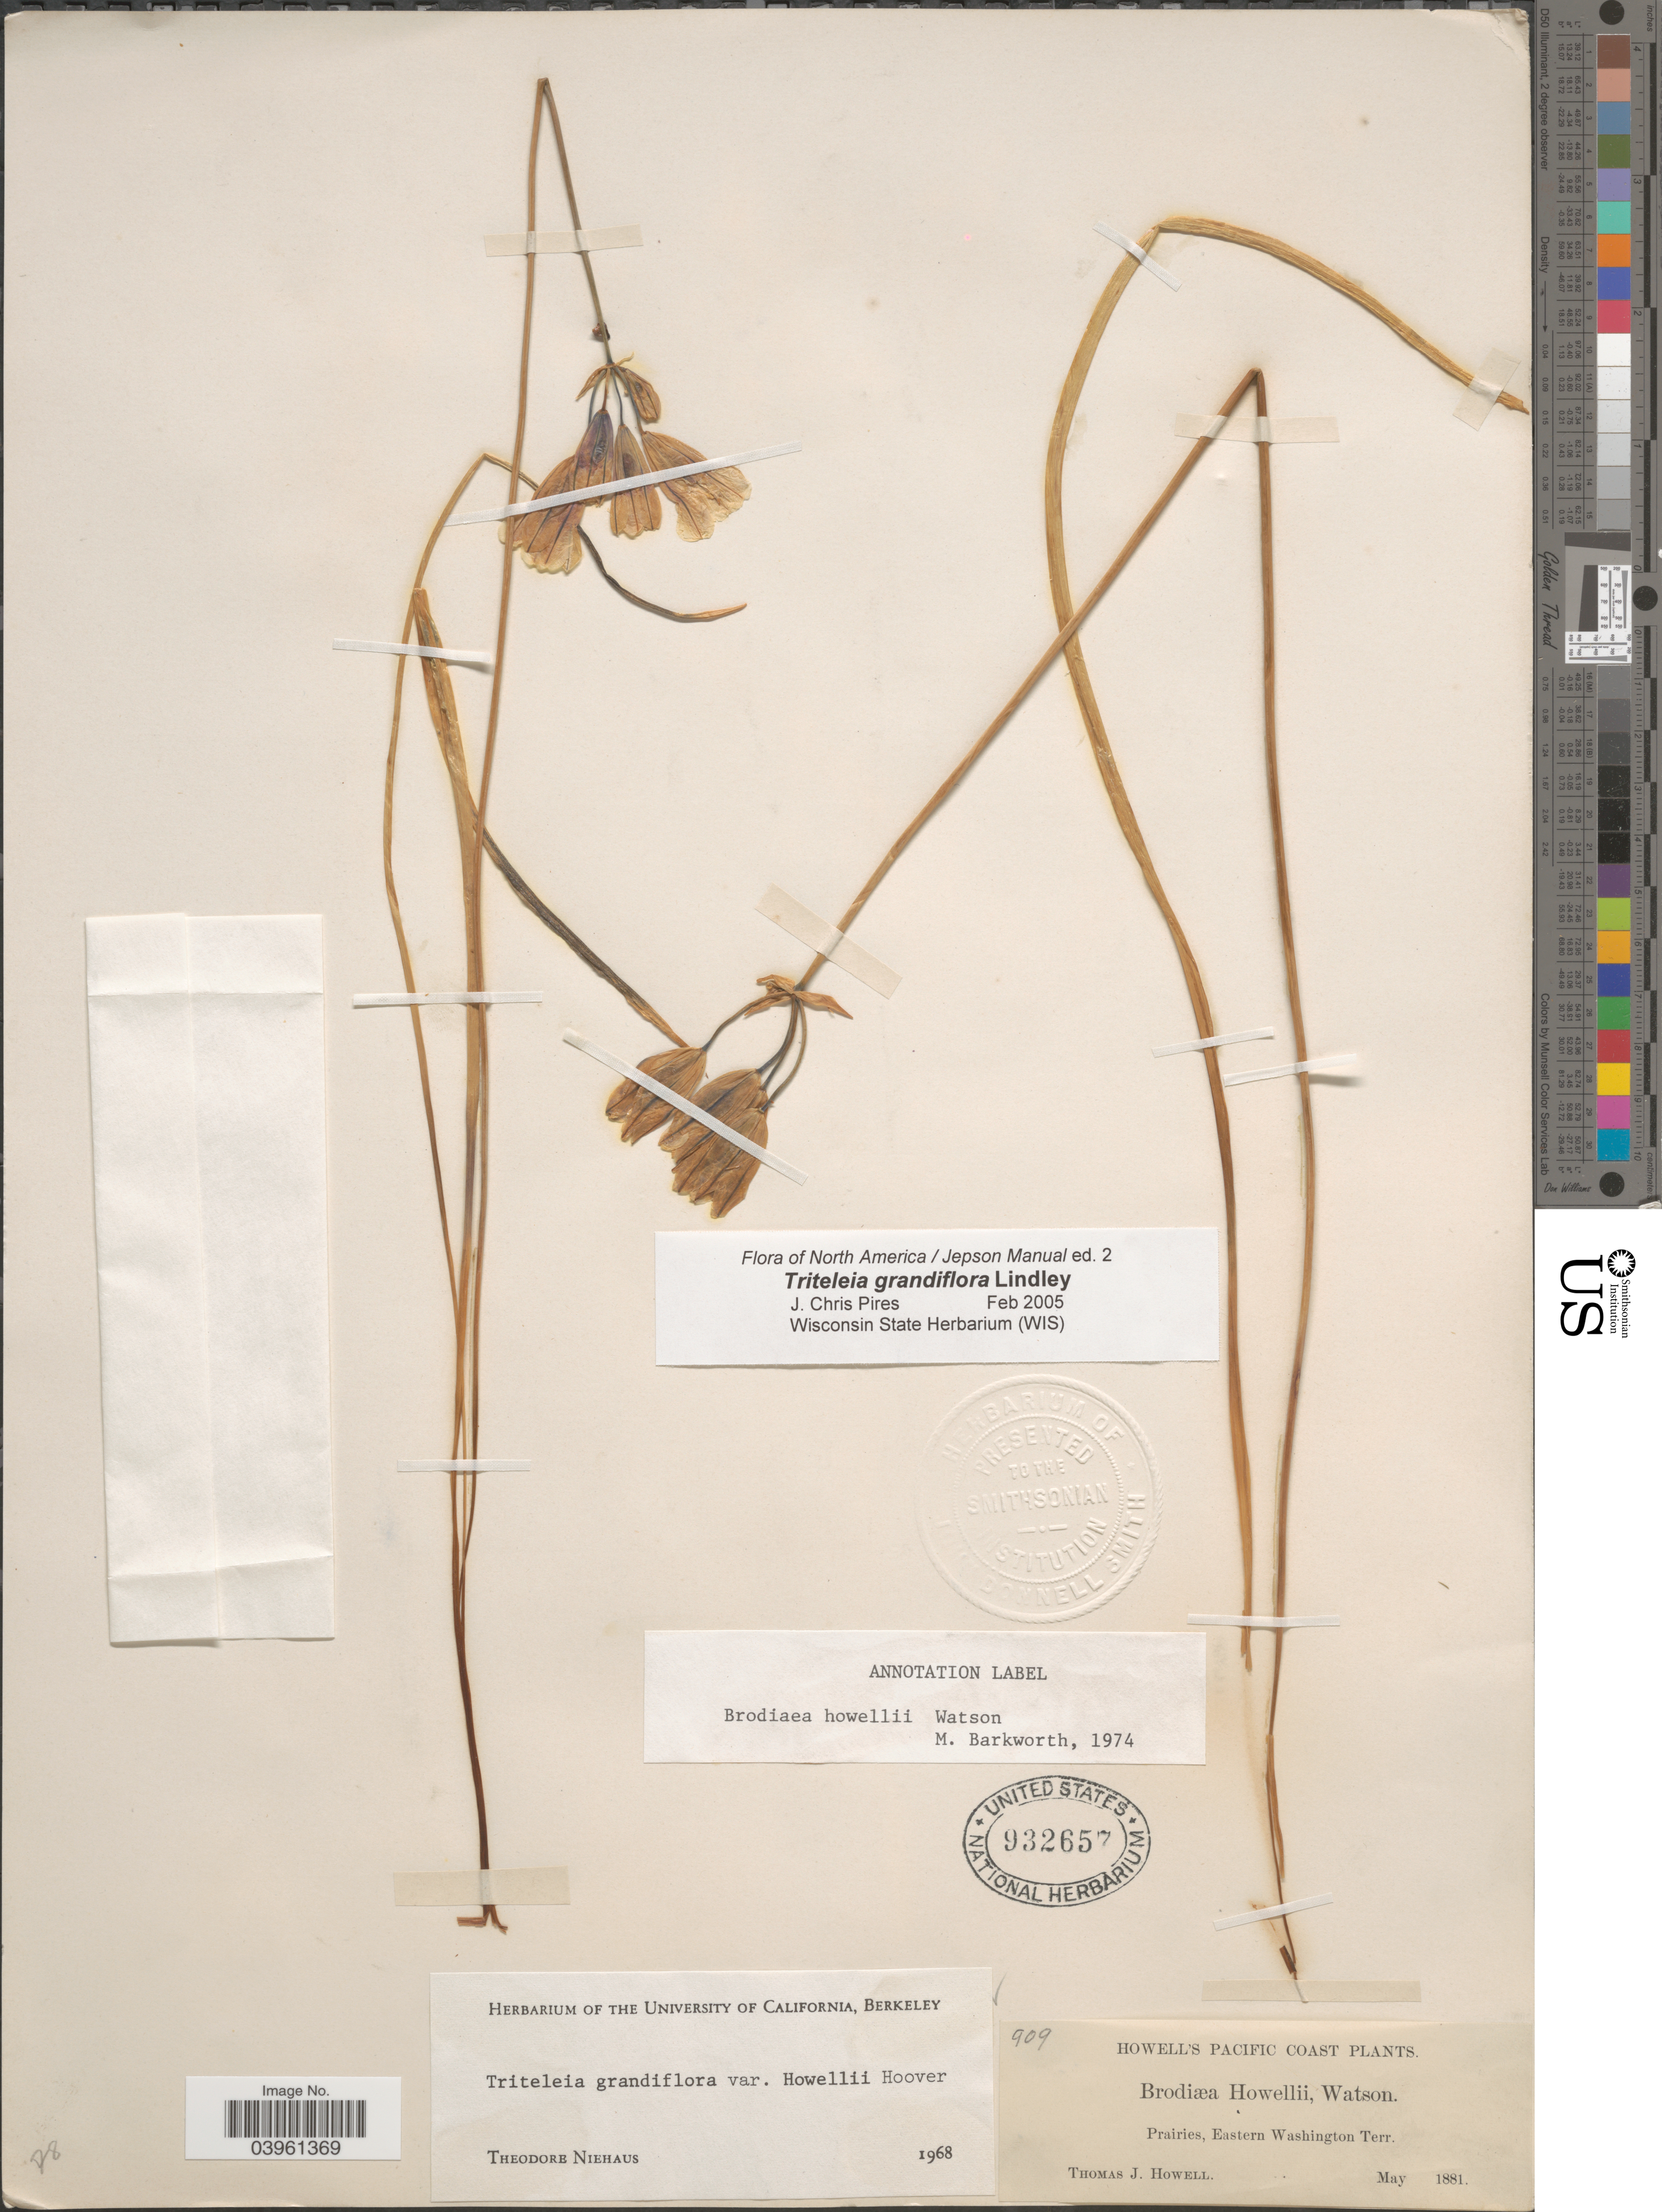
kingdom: Plantae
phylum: Tracheophyta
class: Liliopsida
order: Asparagales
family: Asparagaceae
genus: Triteleia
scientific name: Triteleia grandiflora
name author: Lindl.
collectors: T. J. Howell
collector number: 909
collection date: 1881-05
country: United States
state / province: Washington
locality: Pacific Coast. Prairies, Eastern Washington Terr.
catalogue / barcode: US 932657